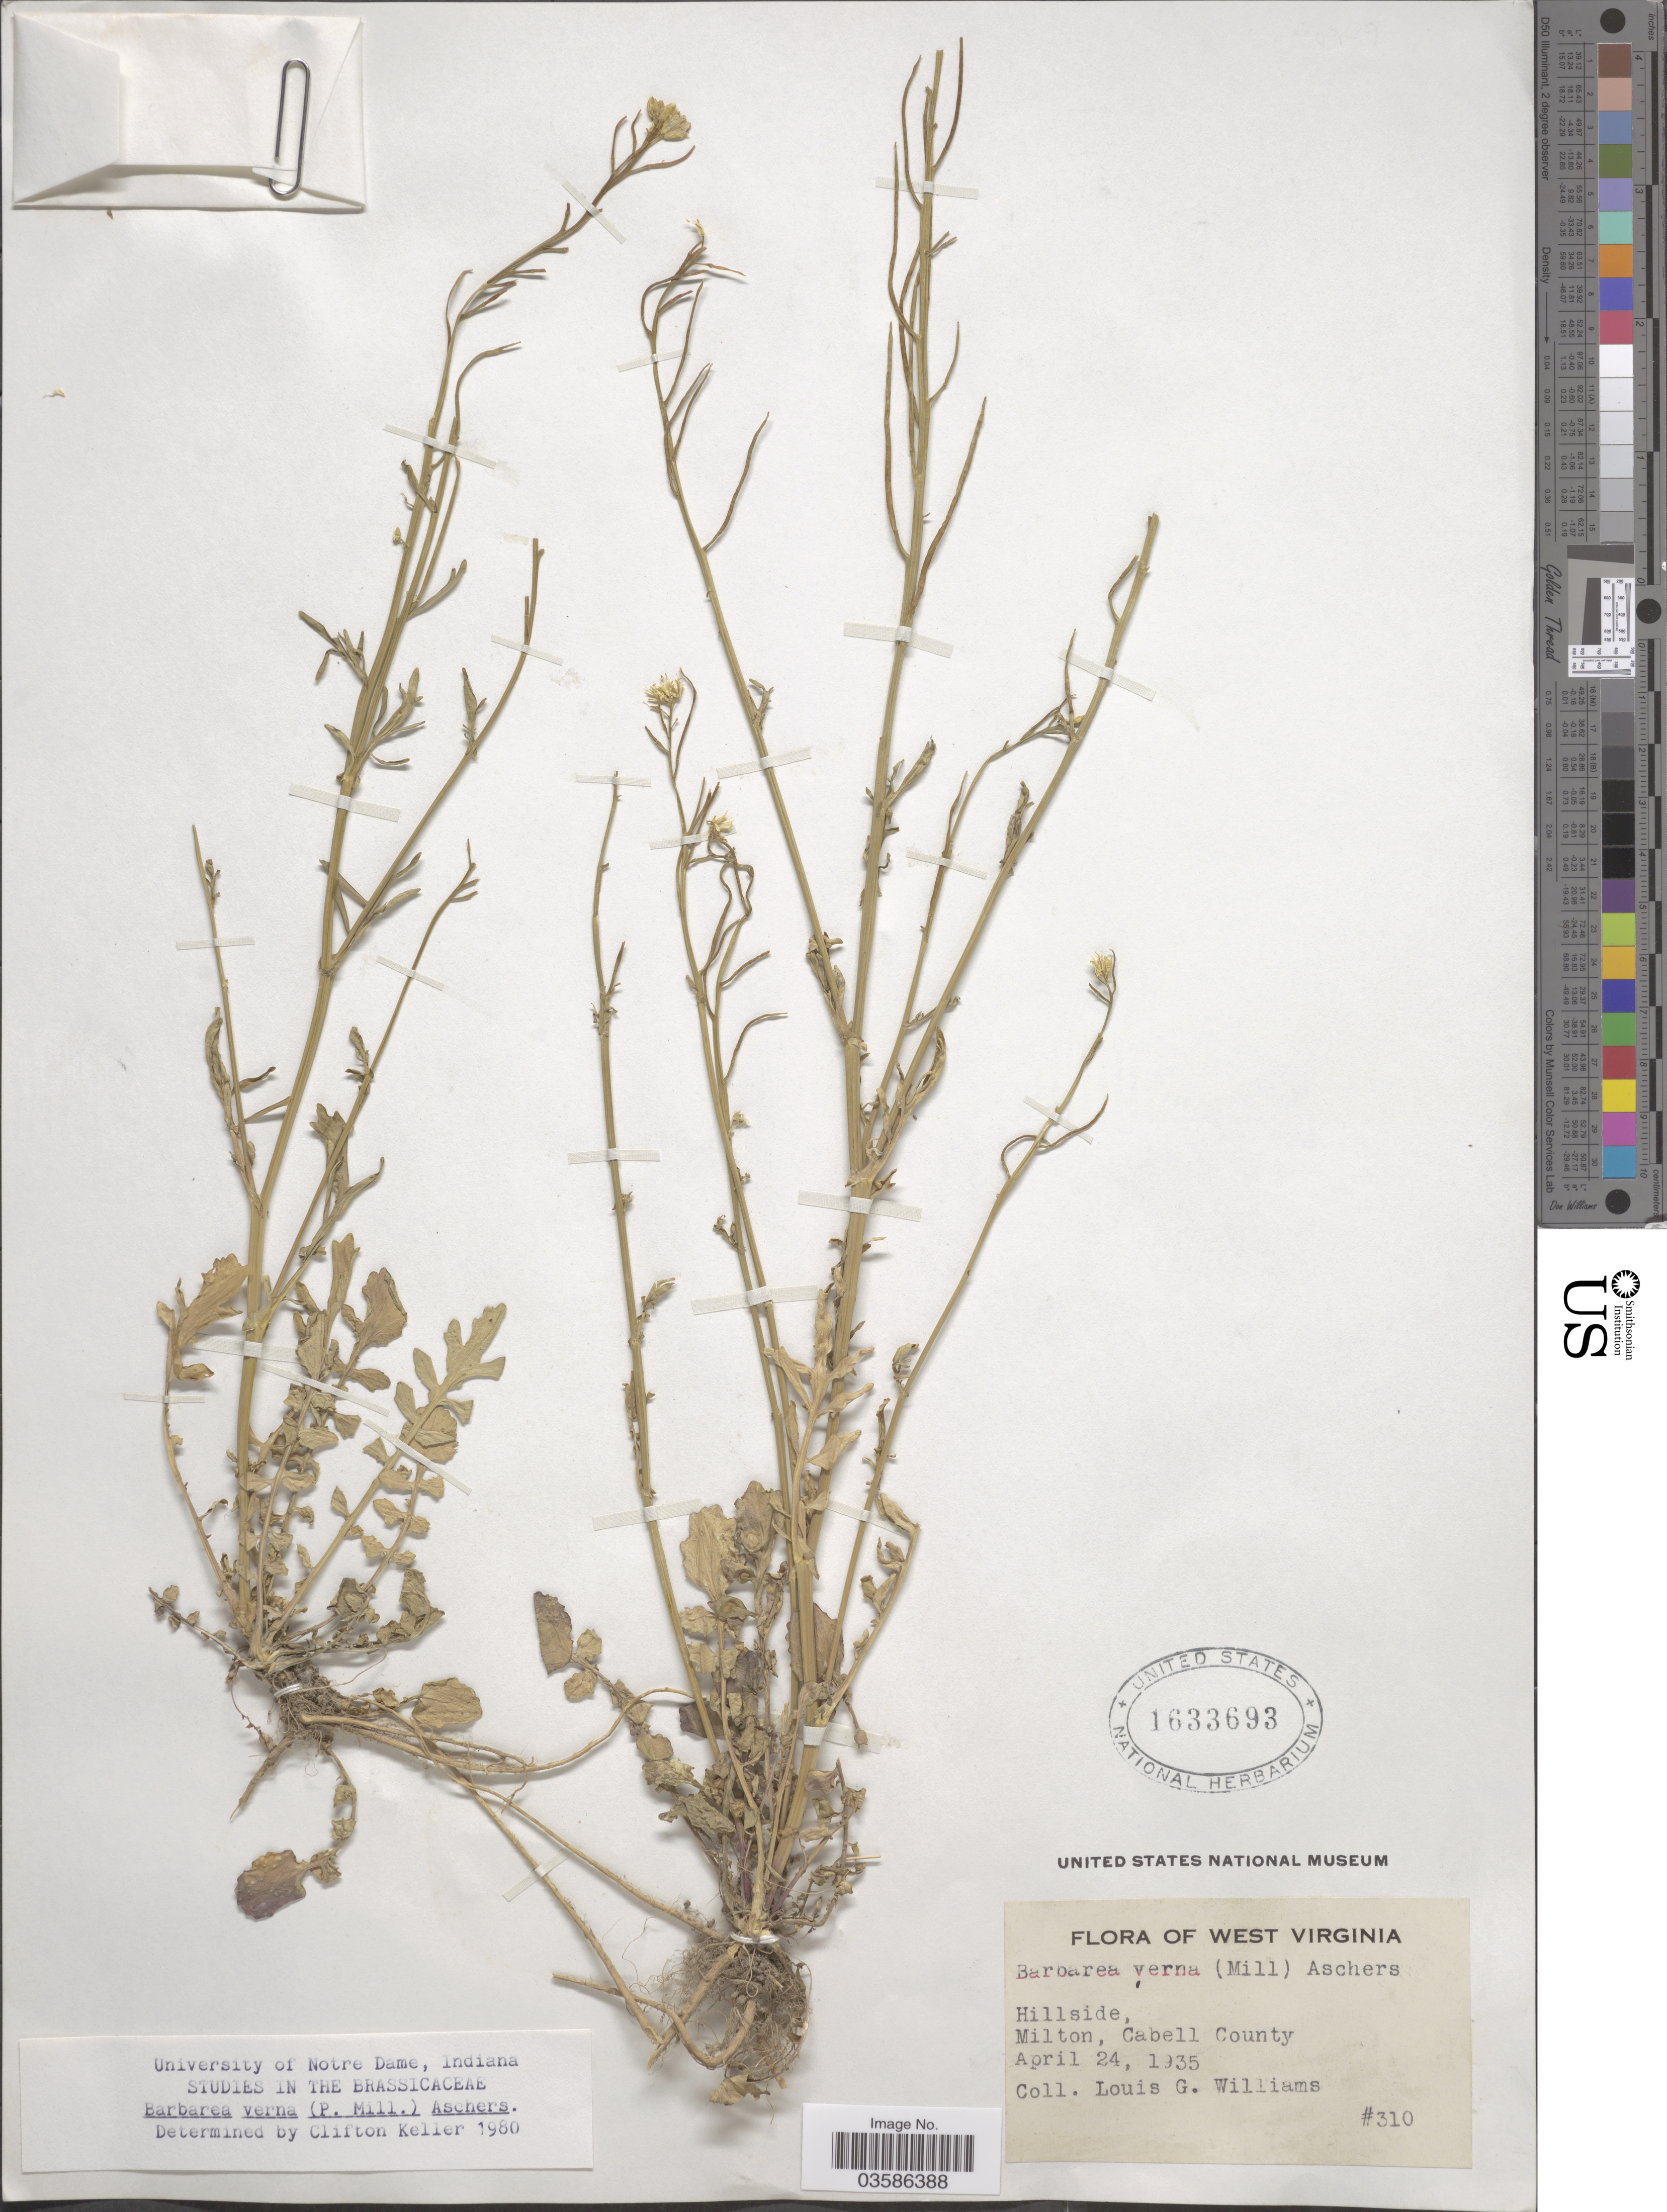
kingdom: Plantae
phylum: Tracheophyta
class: Magnoliopsida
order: Brassicales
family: Brassicaceae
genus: Barbarea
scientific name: Barbarea verna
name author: (Mill.) Asch.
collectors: L. G. Williams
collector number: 310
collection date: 1935-04-24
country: United States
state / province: West Virginia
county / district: Cabell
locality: Milton, Cabell County.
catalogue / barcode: US 1633693